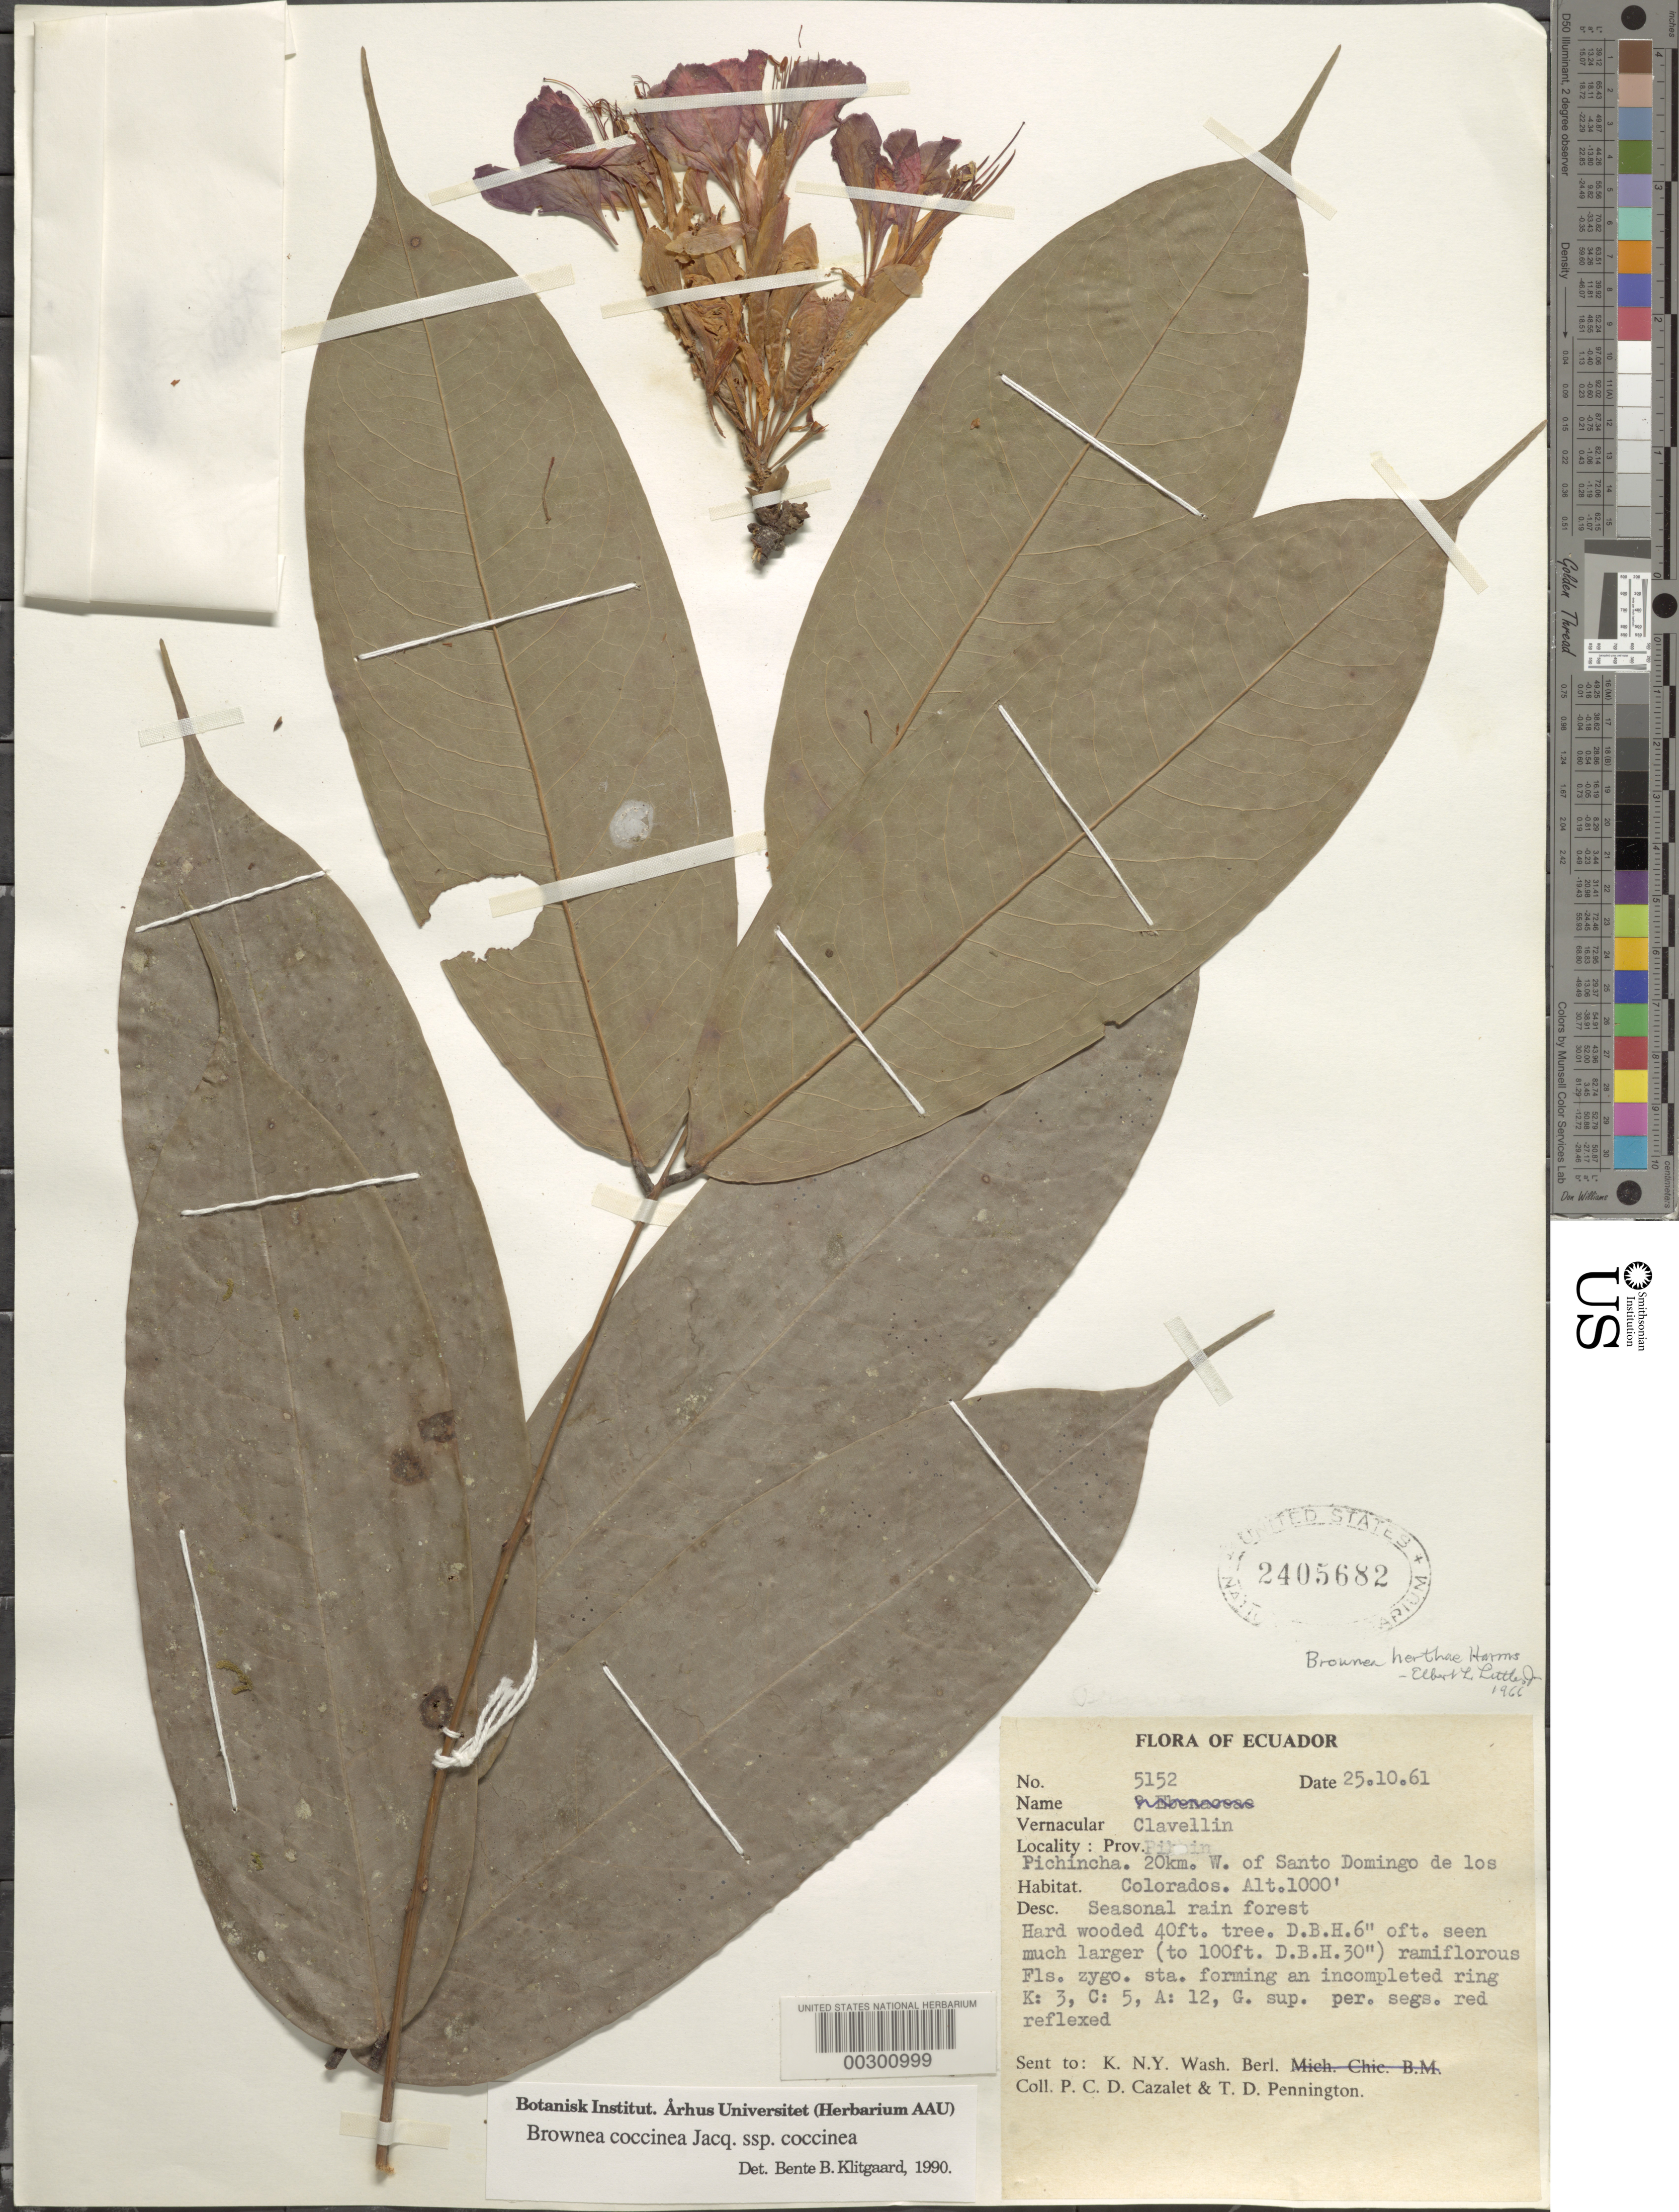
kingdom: Plantae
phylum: Tracheophyta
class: Magnoliopsida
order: Fabales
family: Fabaceae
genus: Brownea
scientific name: Brownea coccinea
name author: Jacq.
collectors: P. Cazalet & T. D. Pennington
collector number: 5152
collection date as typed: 25 Oct 1961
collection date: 1961-10-25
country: Ecuador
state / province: Pichincha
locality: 20 km W of Santo Domingo de los Colorados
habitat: Seasonal rain forest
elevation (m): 305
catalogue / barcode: US 2405682